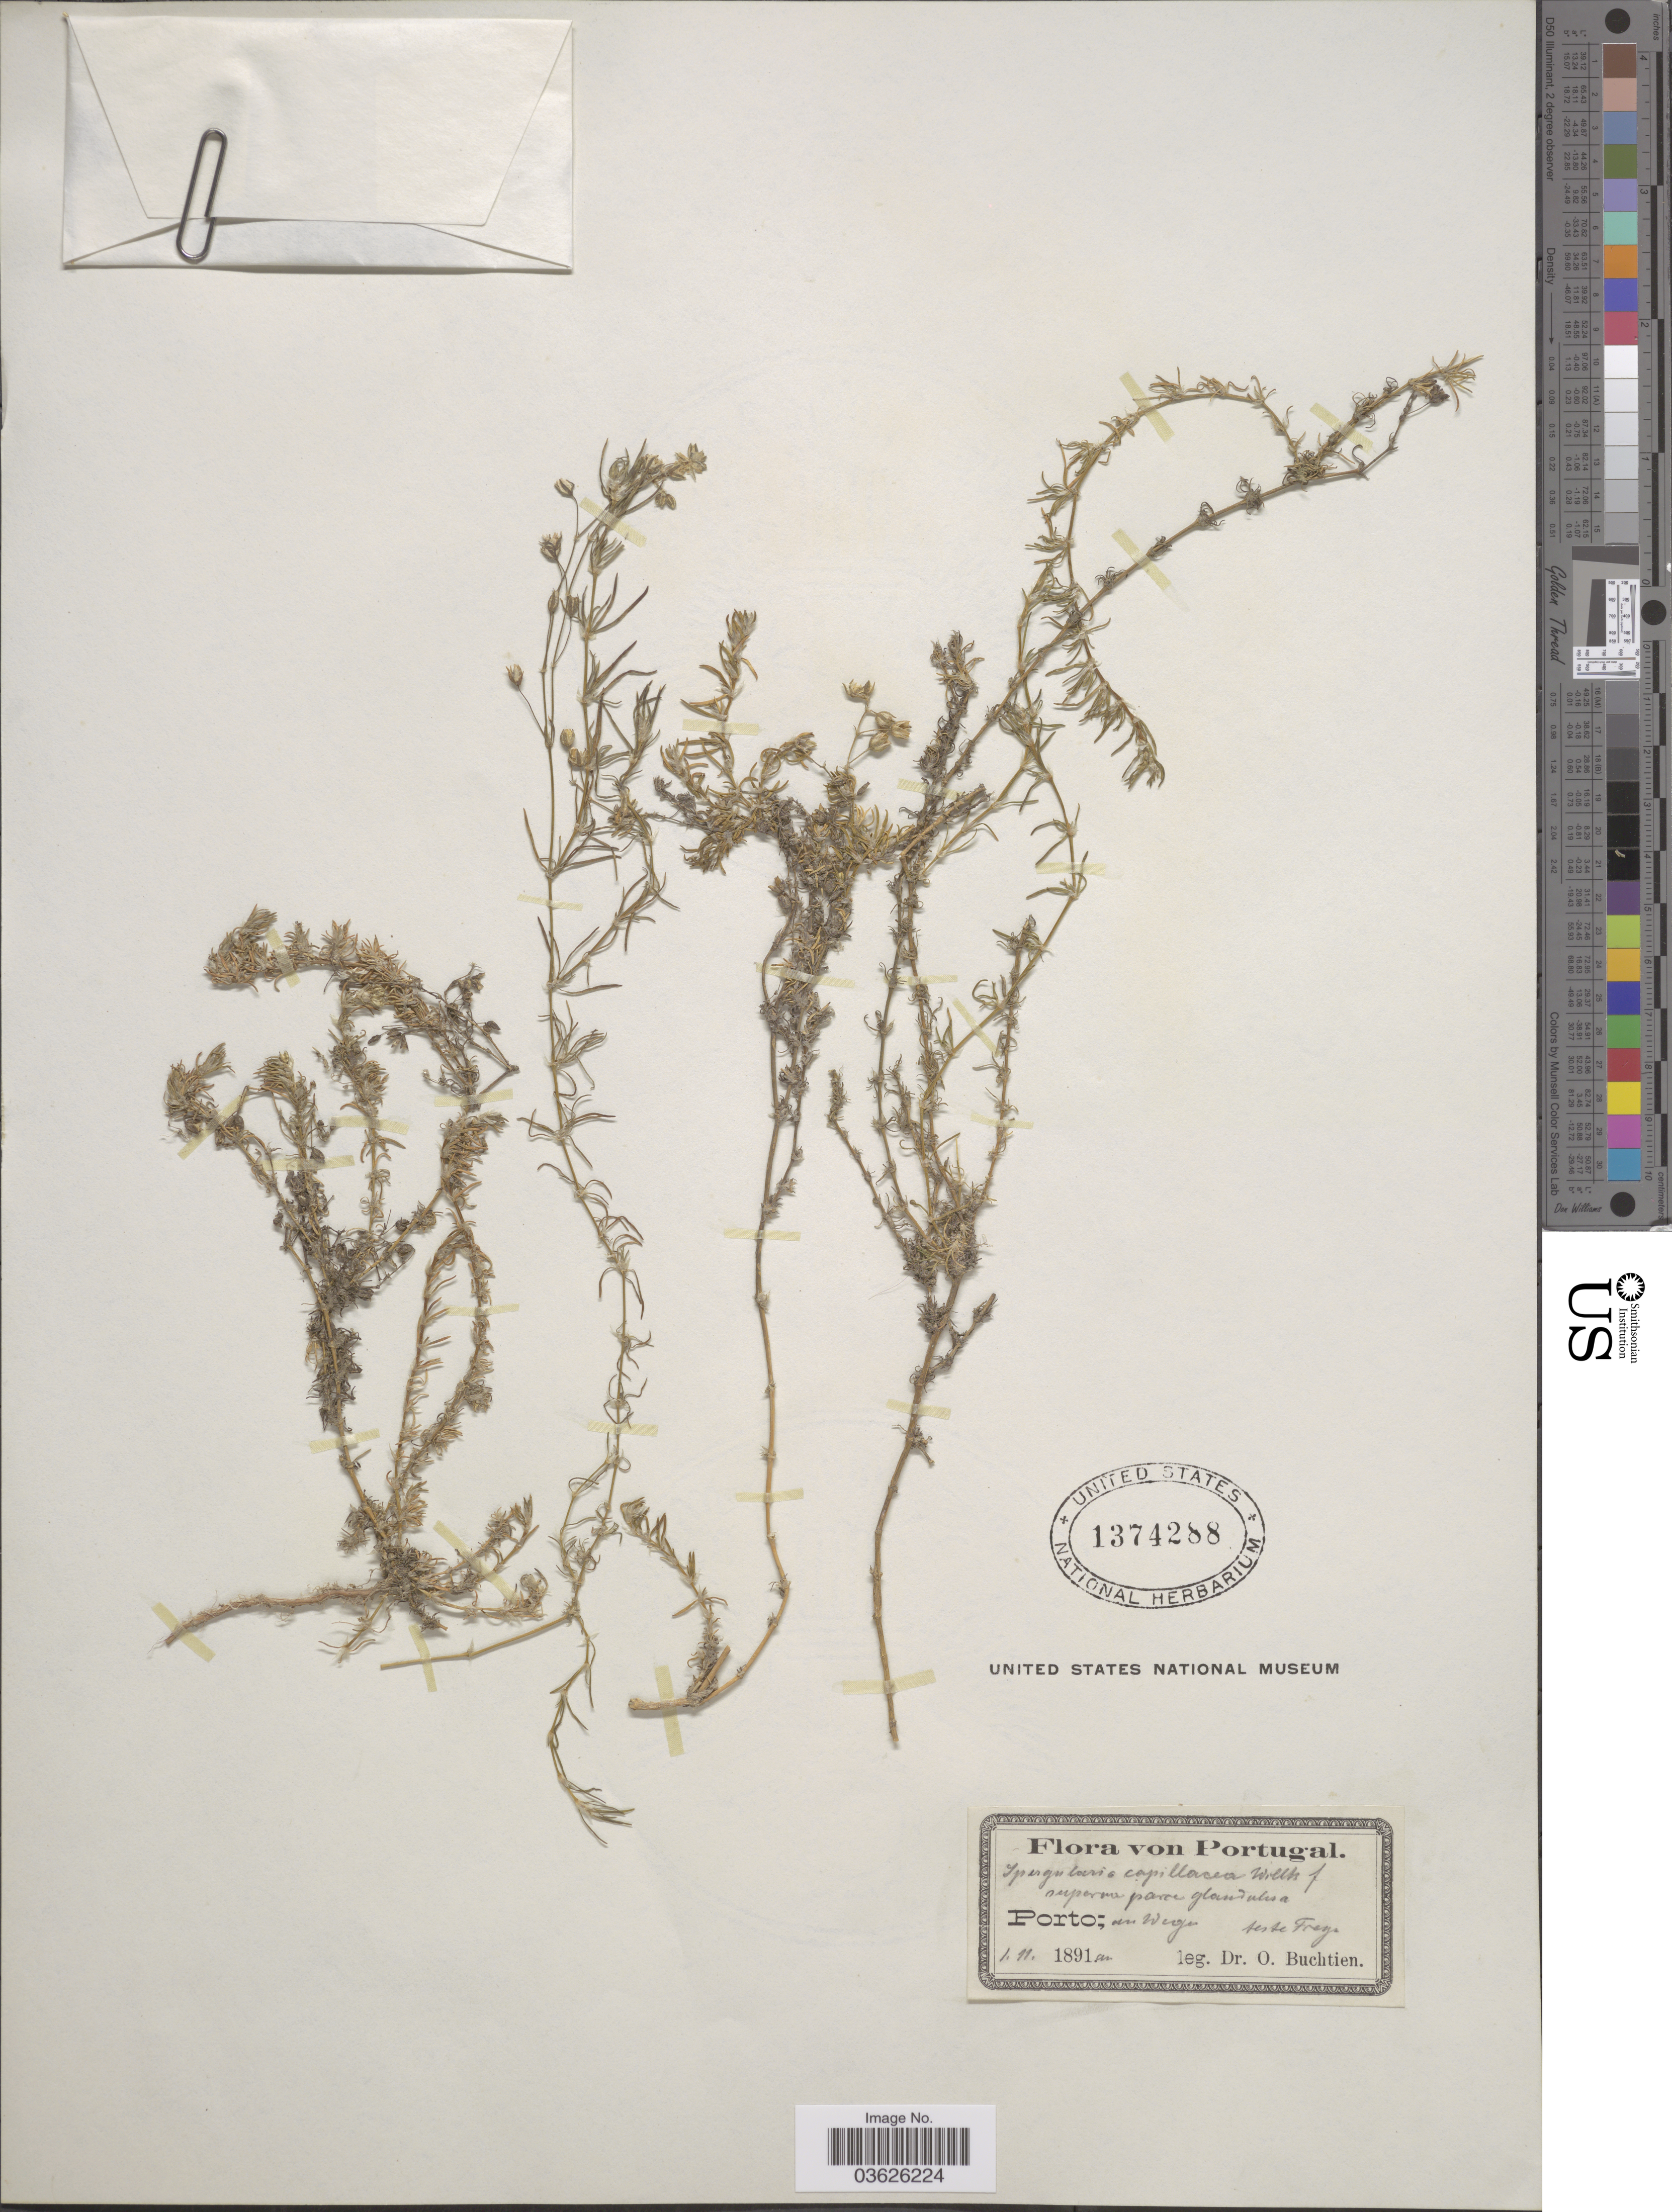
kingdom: Plantae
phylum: Tracheophyta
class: Magnoliopsida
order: Caryophyllales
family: Caryophyllaceae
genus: Spergularia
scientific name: Spergularia capillacea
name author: (Kindb. & Lange) Willk.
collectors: O. Buchtien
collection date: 1891-11-01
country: Portugal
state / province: Porto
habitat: Am Wegen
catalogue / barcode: US 1374288